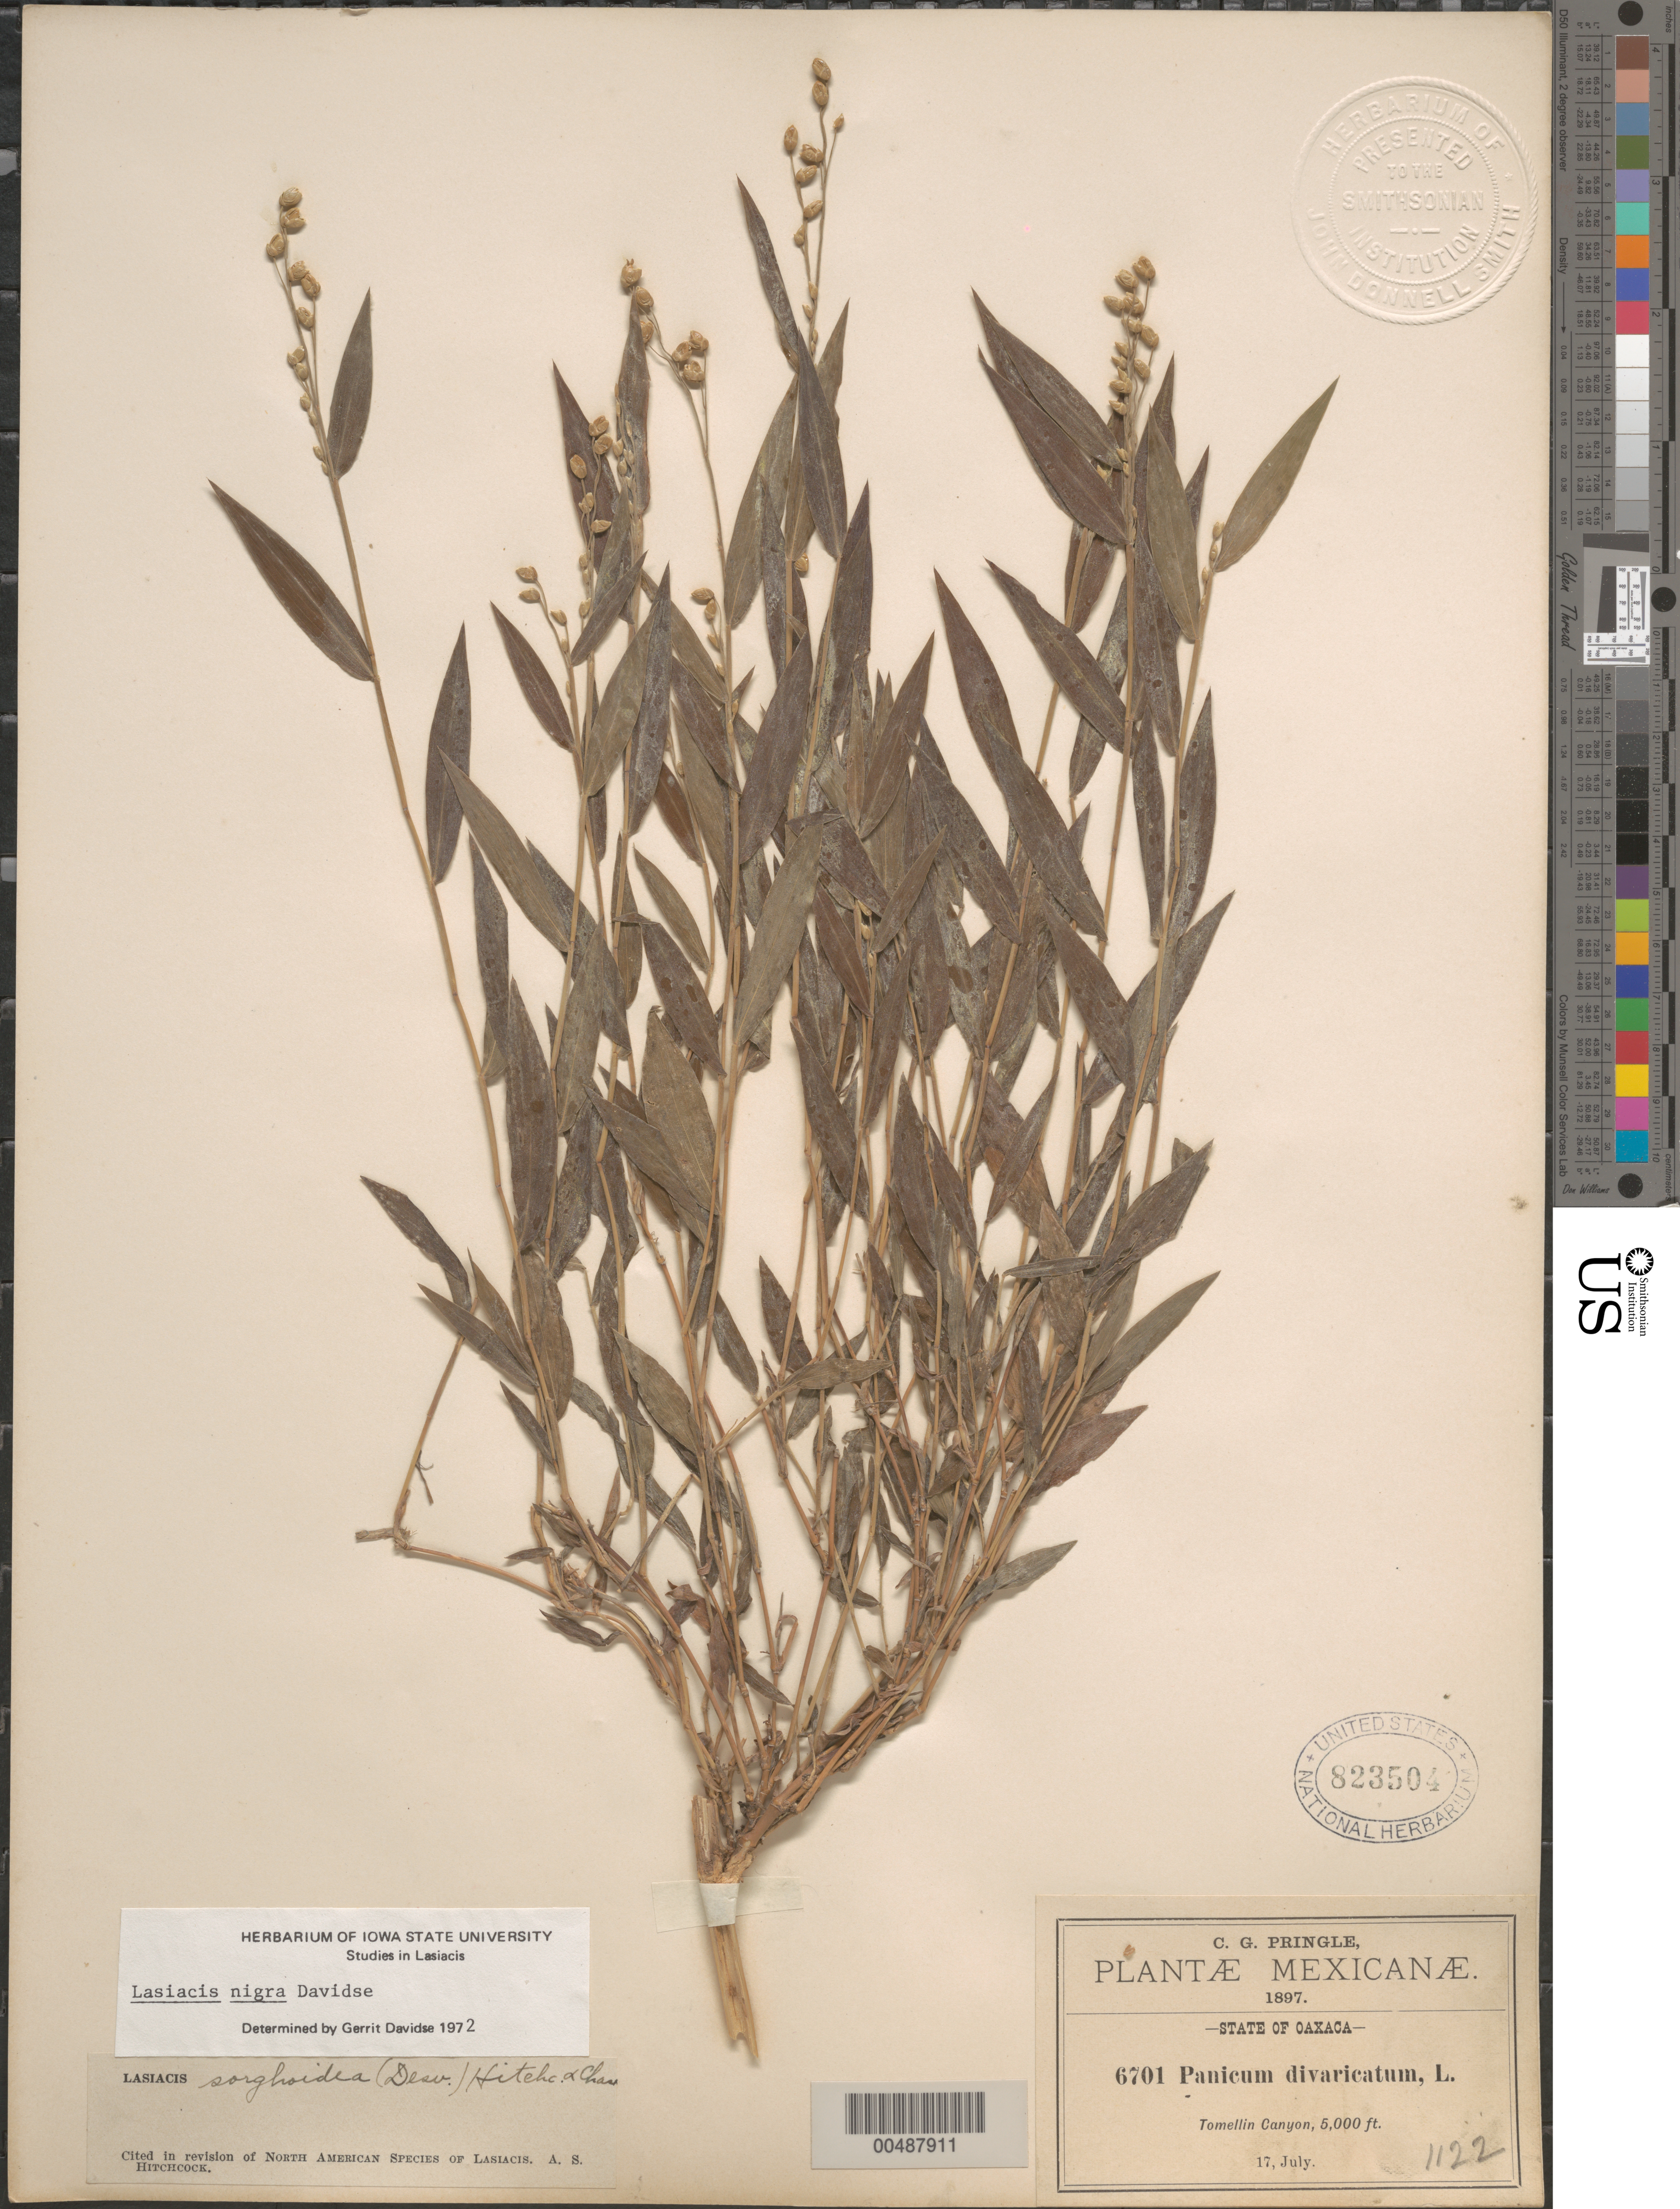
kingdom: Plantae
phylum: Tracheophyta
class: Liliopsida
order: Poales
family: Poaceae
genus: Lasiacis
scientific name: Lasiacis maxonii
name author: Swallen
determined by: Davidse, Gerrit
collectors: C. G. Pringle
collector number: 6701/1122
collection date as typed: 17 Jul 1897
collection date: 1897-07-17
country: Mexico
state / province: Oaxaca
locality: Tomellin Canyon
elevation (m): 1524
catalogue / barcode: US 823504